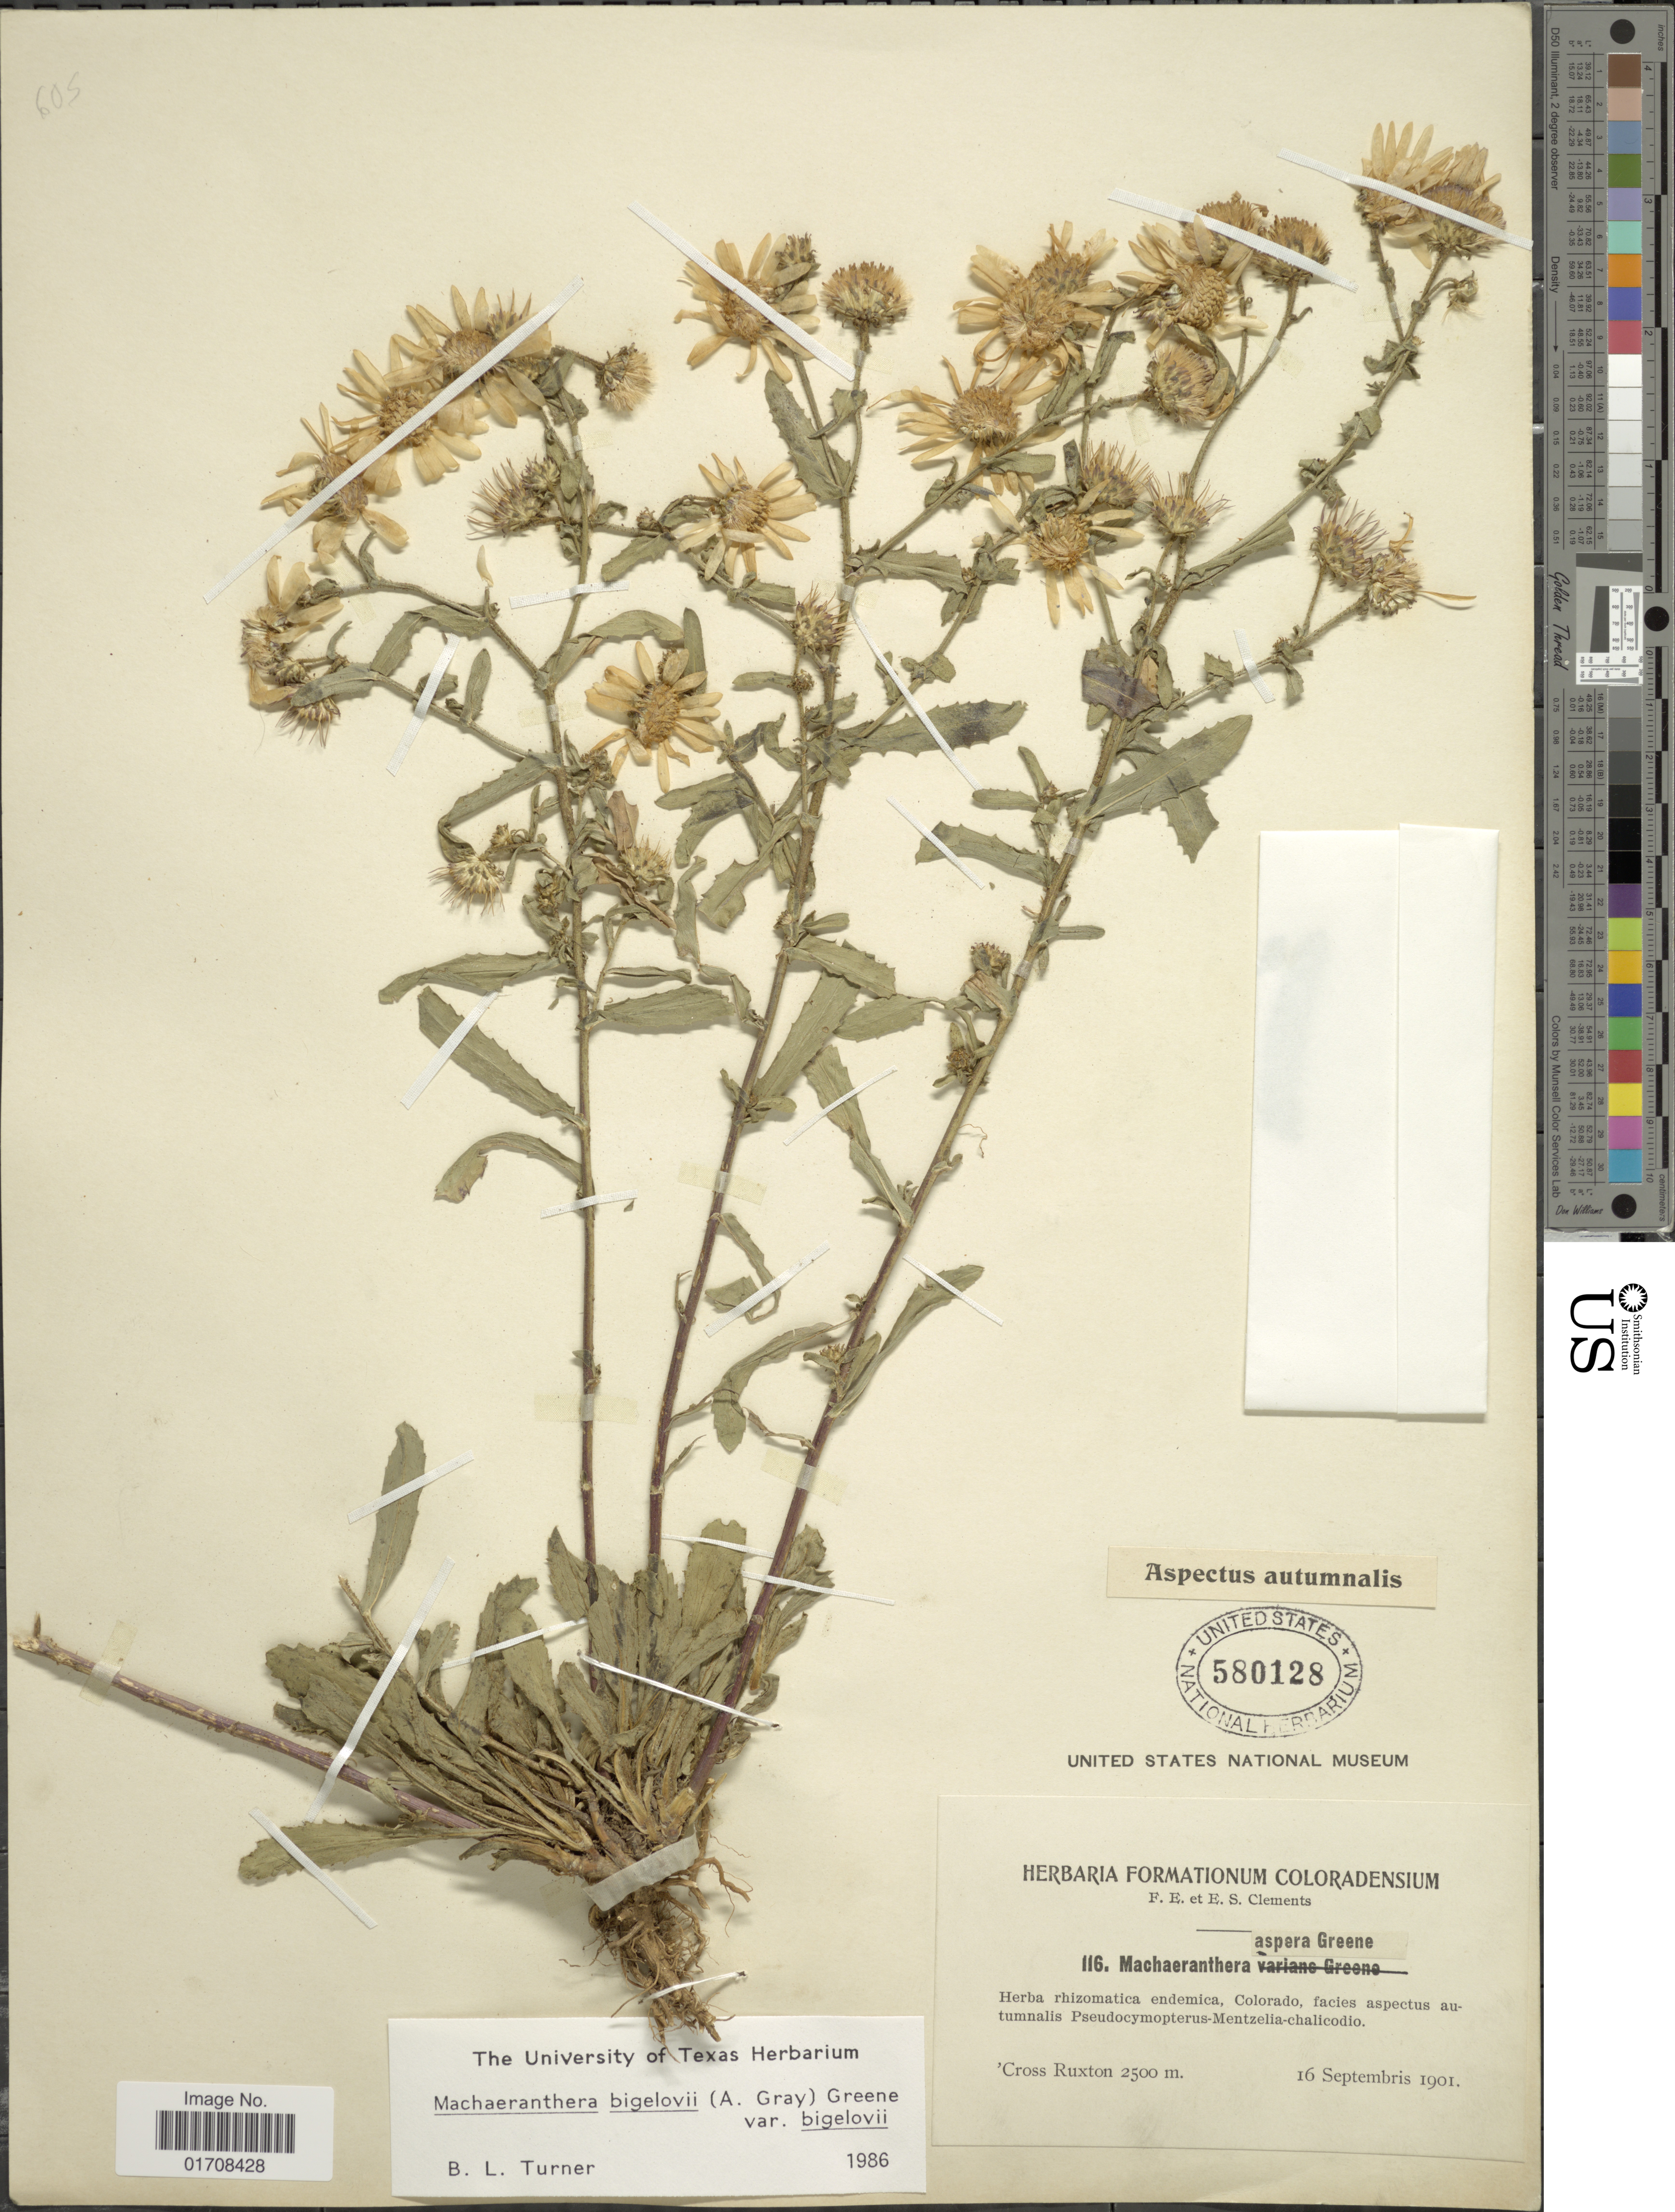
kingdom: Plantae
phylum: Tracheophyta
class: Magnoliopsida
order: Asterales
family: Asteraceae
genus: Machaeranthera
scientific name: Machaeranthera bigelovii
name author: (A. Gray) Greene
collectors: F. E. Clements & E. S. Clements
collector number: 116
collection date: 1901-09-16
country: United States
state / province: Colorado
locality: Cross Ruxton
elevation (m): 2500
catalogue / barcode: US 580128